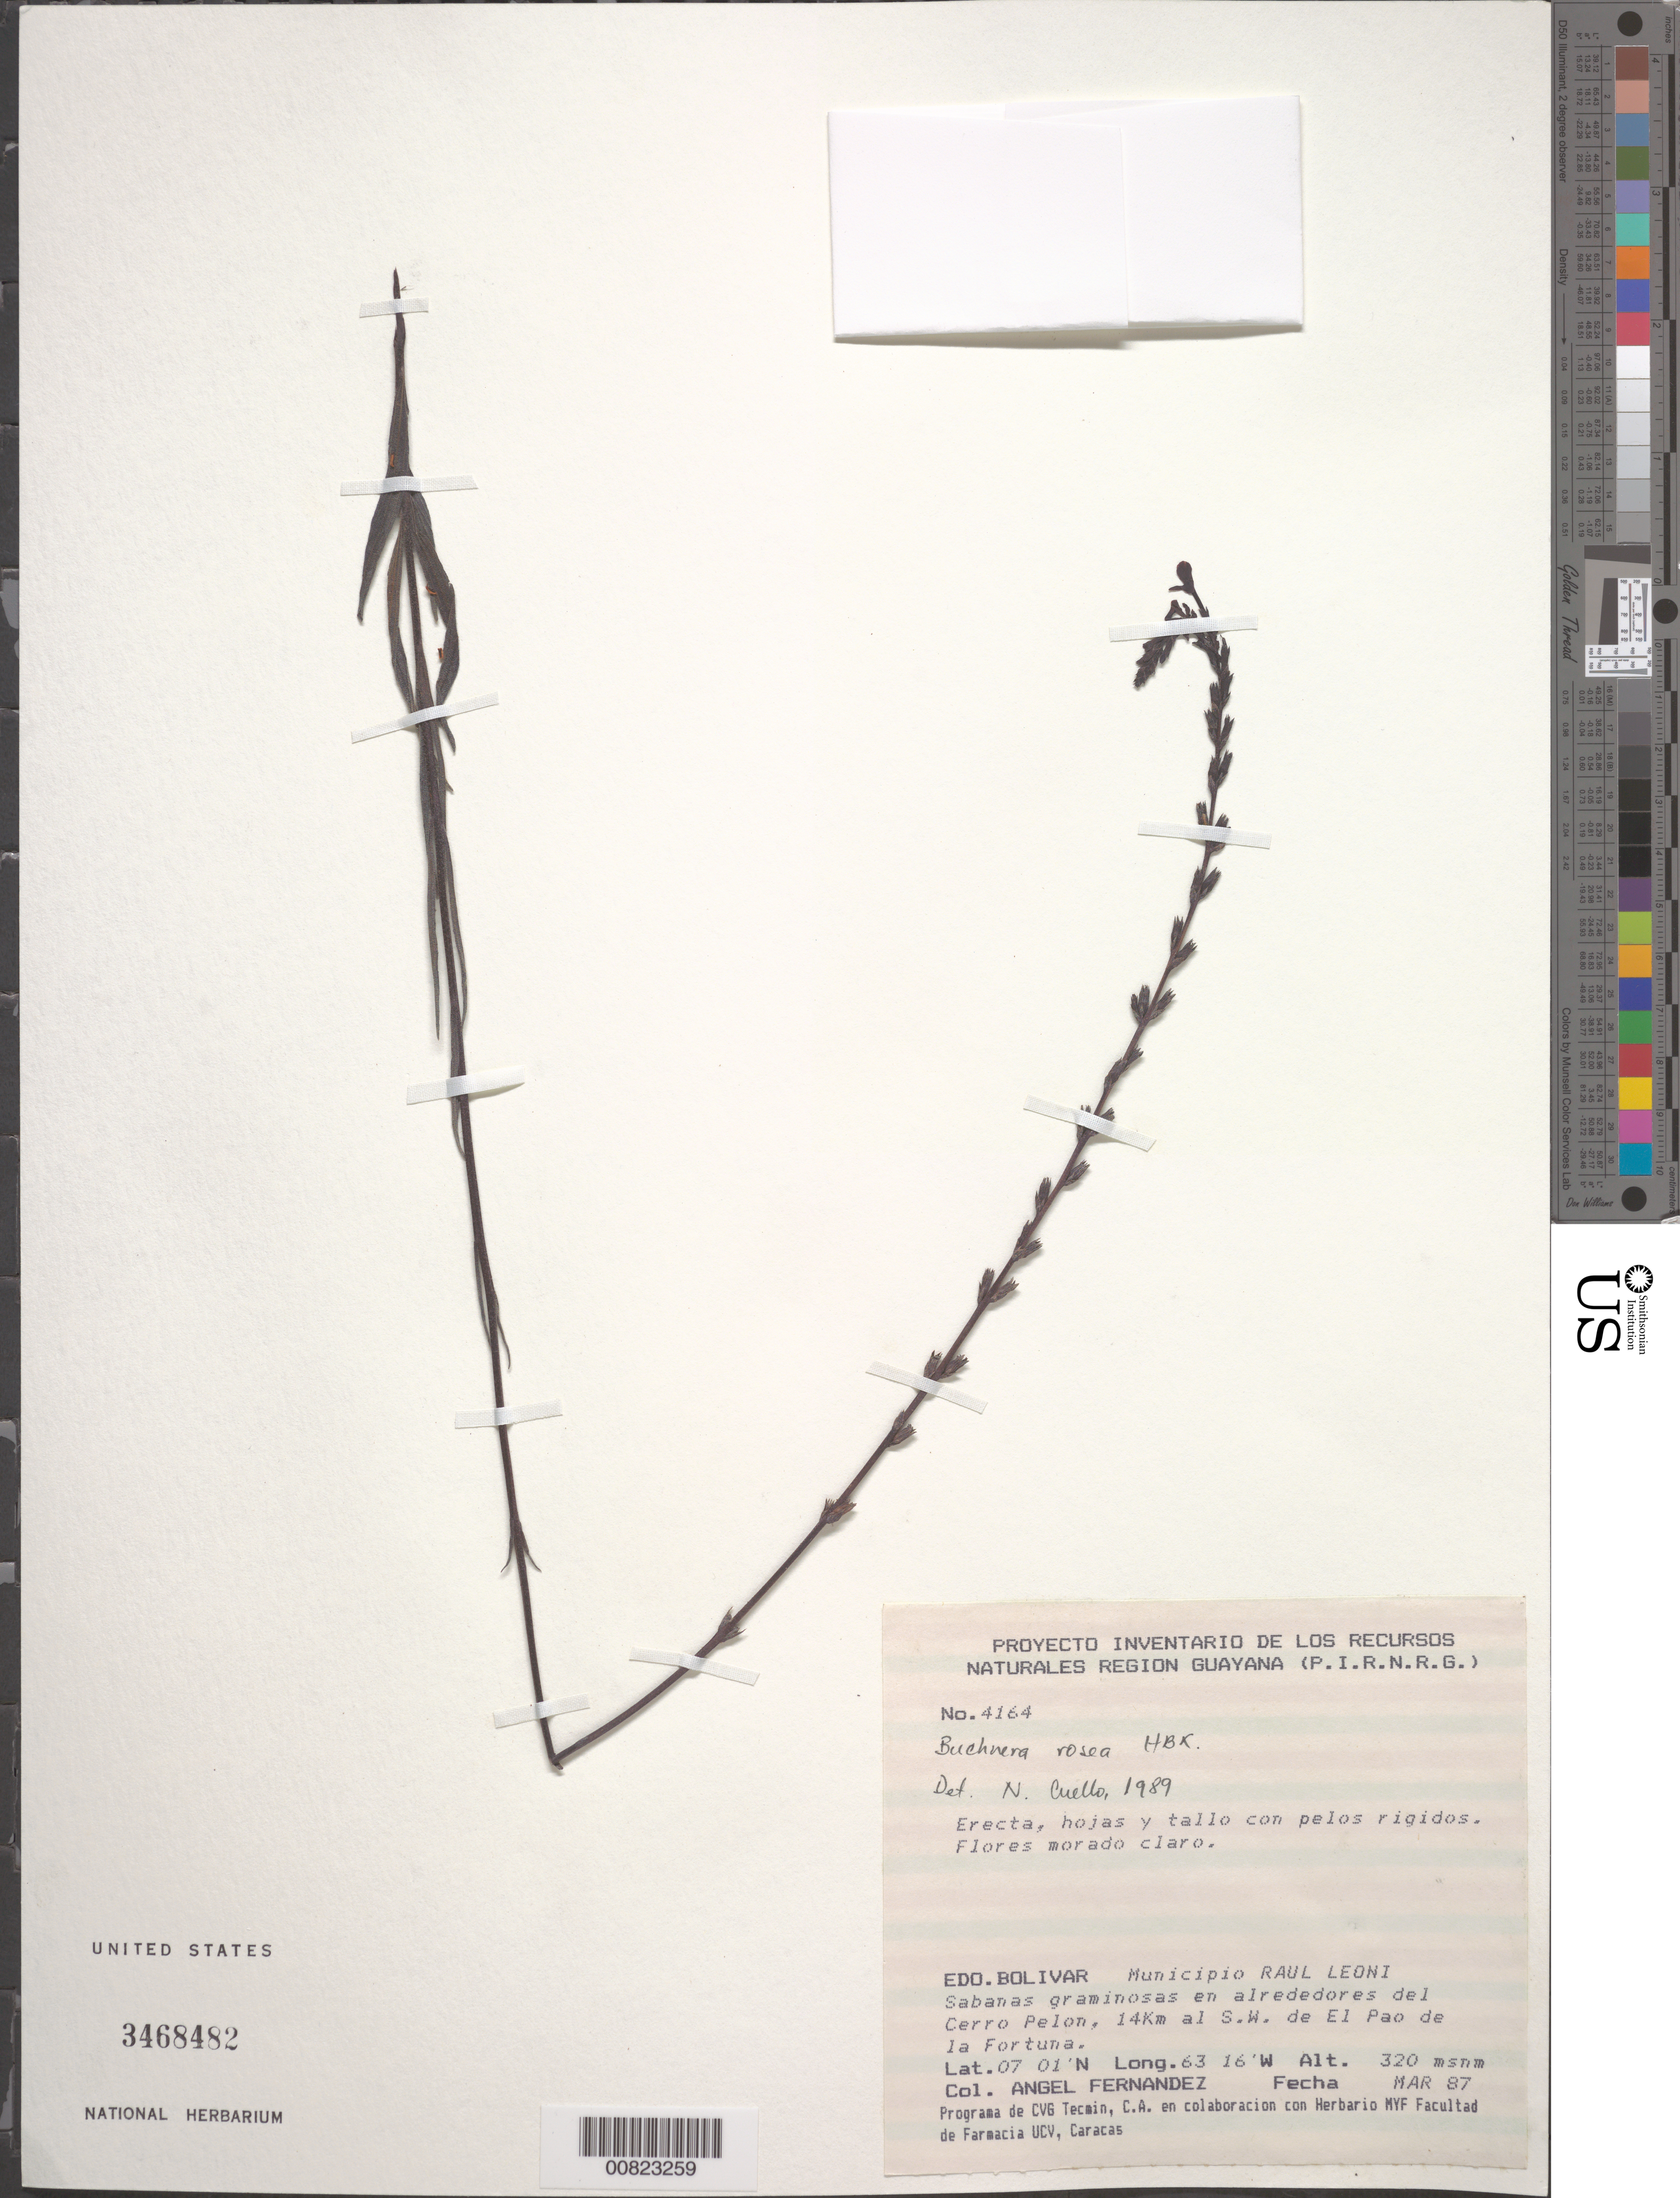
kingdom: Plantae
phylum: Tracheophyta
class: Magnoliopsida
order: Lamiales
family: Orobanchaceae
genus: Buchnera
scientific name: Buchnera rosea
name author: Kunth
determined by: Cuello, Nidia L.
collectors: A. Fernández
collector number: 4164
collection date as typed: Mar-87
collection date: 1987-03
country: Venezuela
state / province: Bolívar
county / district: Angostura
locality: Mun. Raúl Leoni [=Angostura], Cerro Pelon, 14 km SW de El Pao de la Fortuna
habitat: Sabanas graminosas en alrededores del cerro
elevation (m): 320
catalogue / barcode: US 3468482